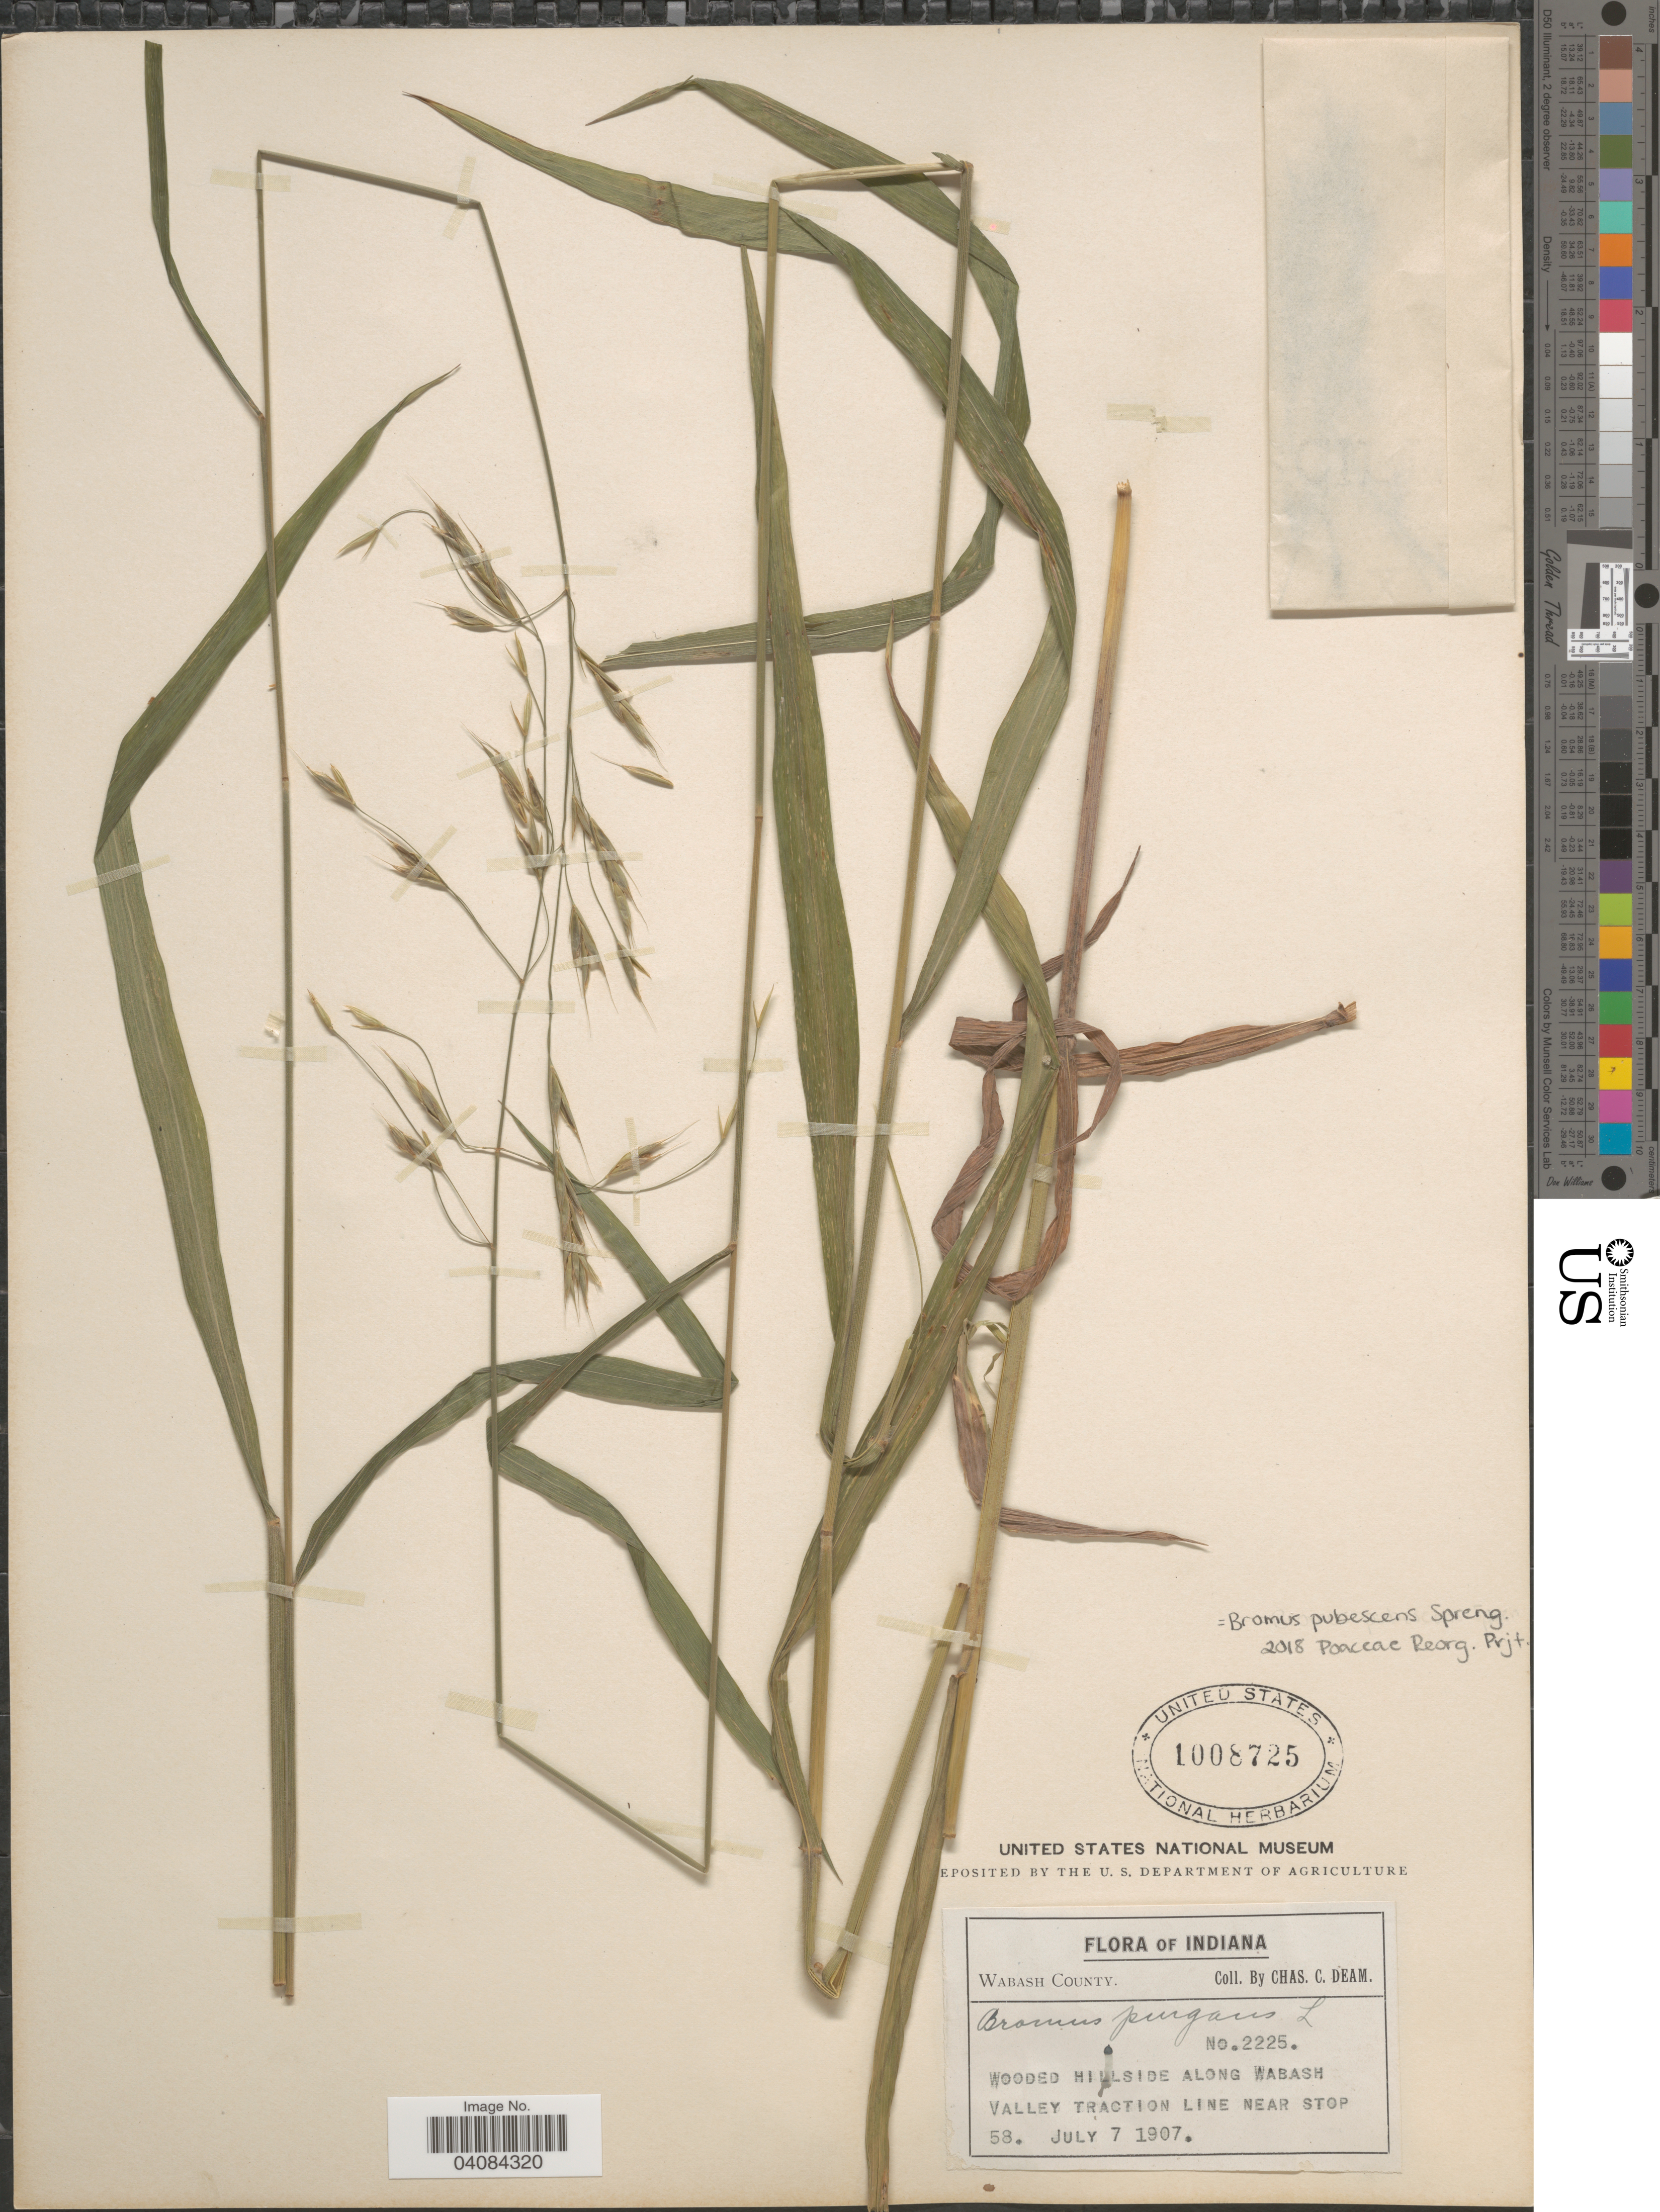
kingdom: Plantae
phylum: Tracheophyta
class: Liliopsida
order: Poales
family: Poaceae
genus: Bromus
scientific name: Bromus pubescens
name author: Muhl. ex Willd.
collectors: C. C. Deam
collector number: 2225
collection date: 1907-07-07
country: United States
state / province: Indiana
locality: Wabash County. Wooded hillside along Wabash Valley traction line near stop 58.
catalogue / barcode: US 1008725